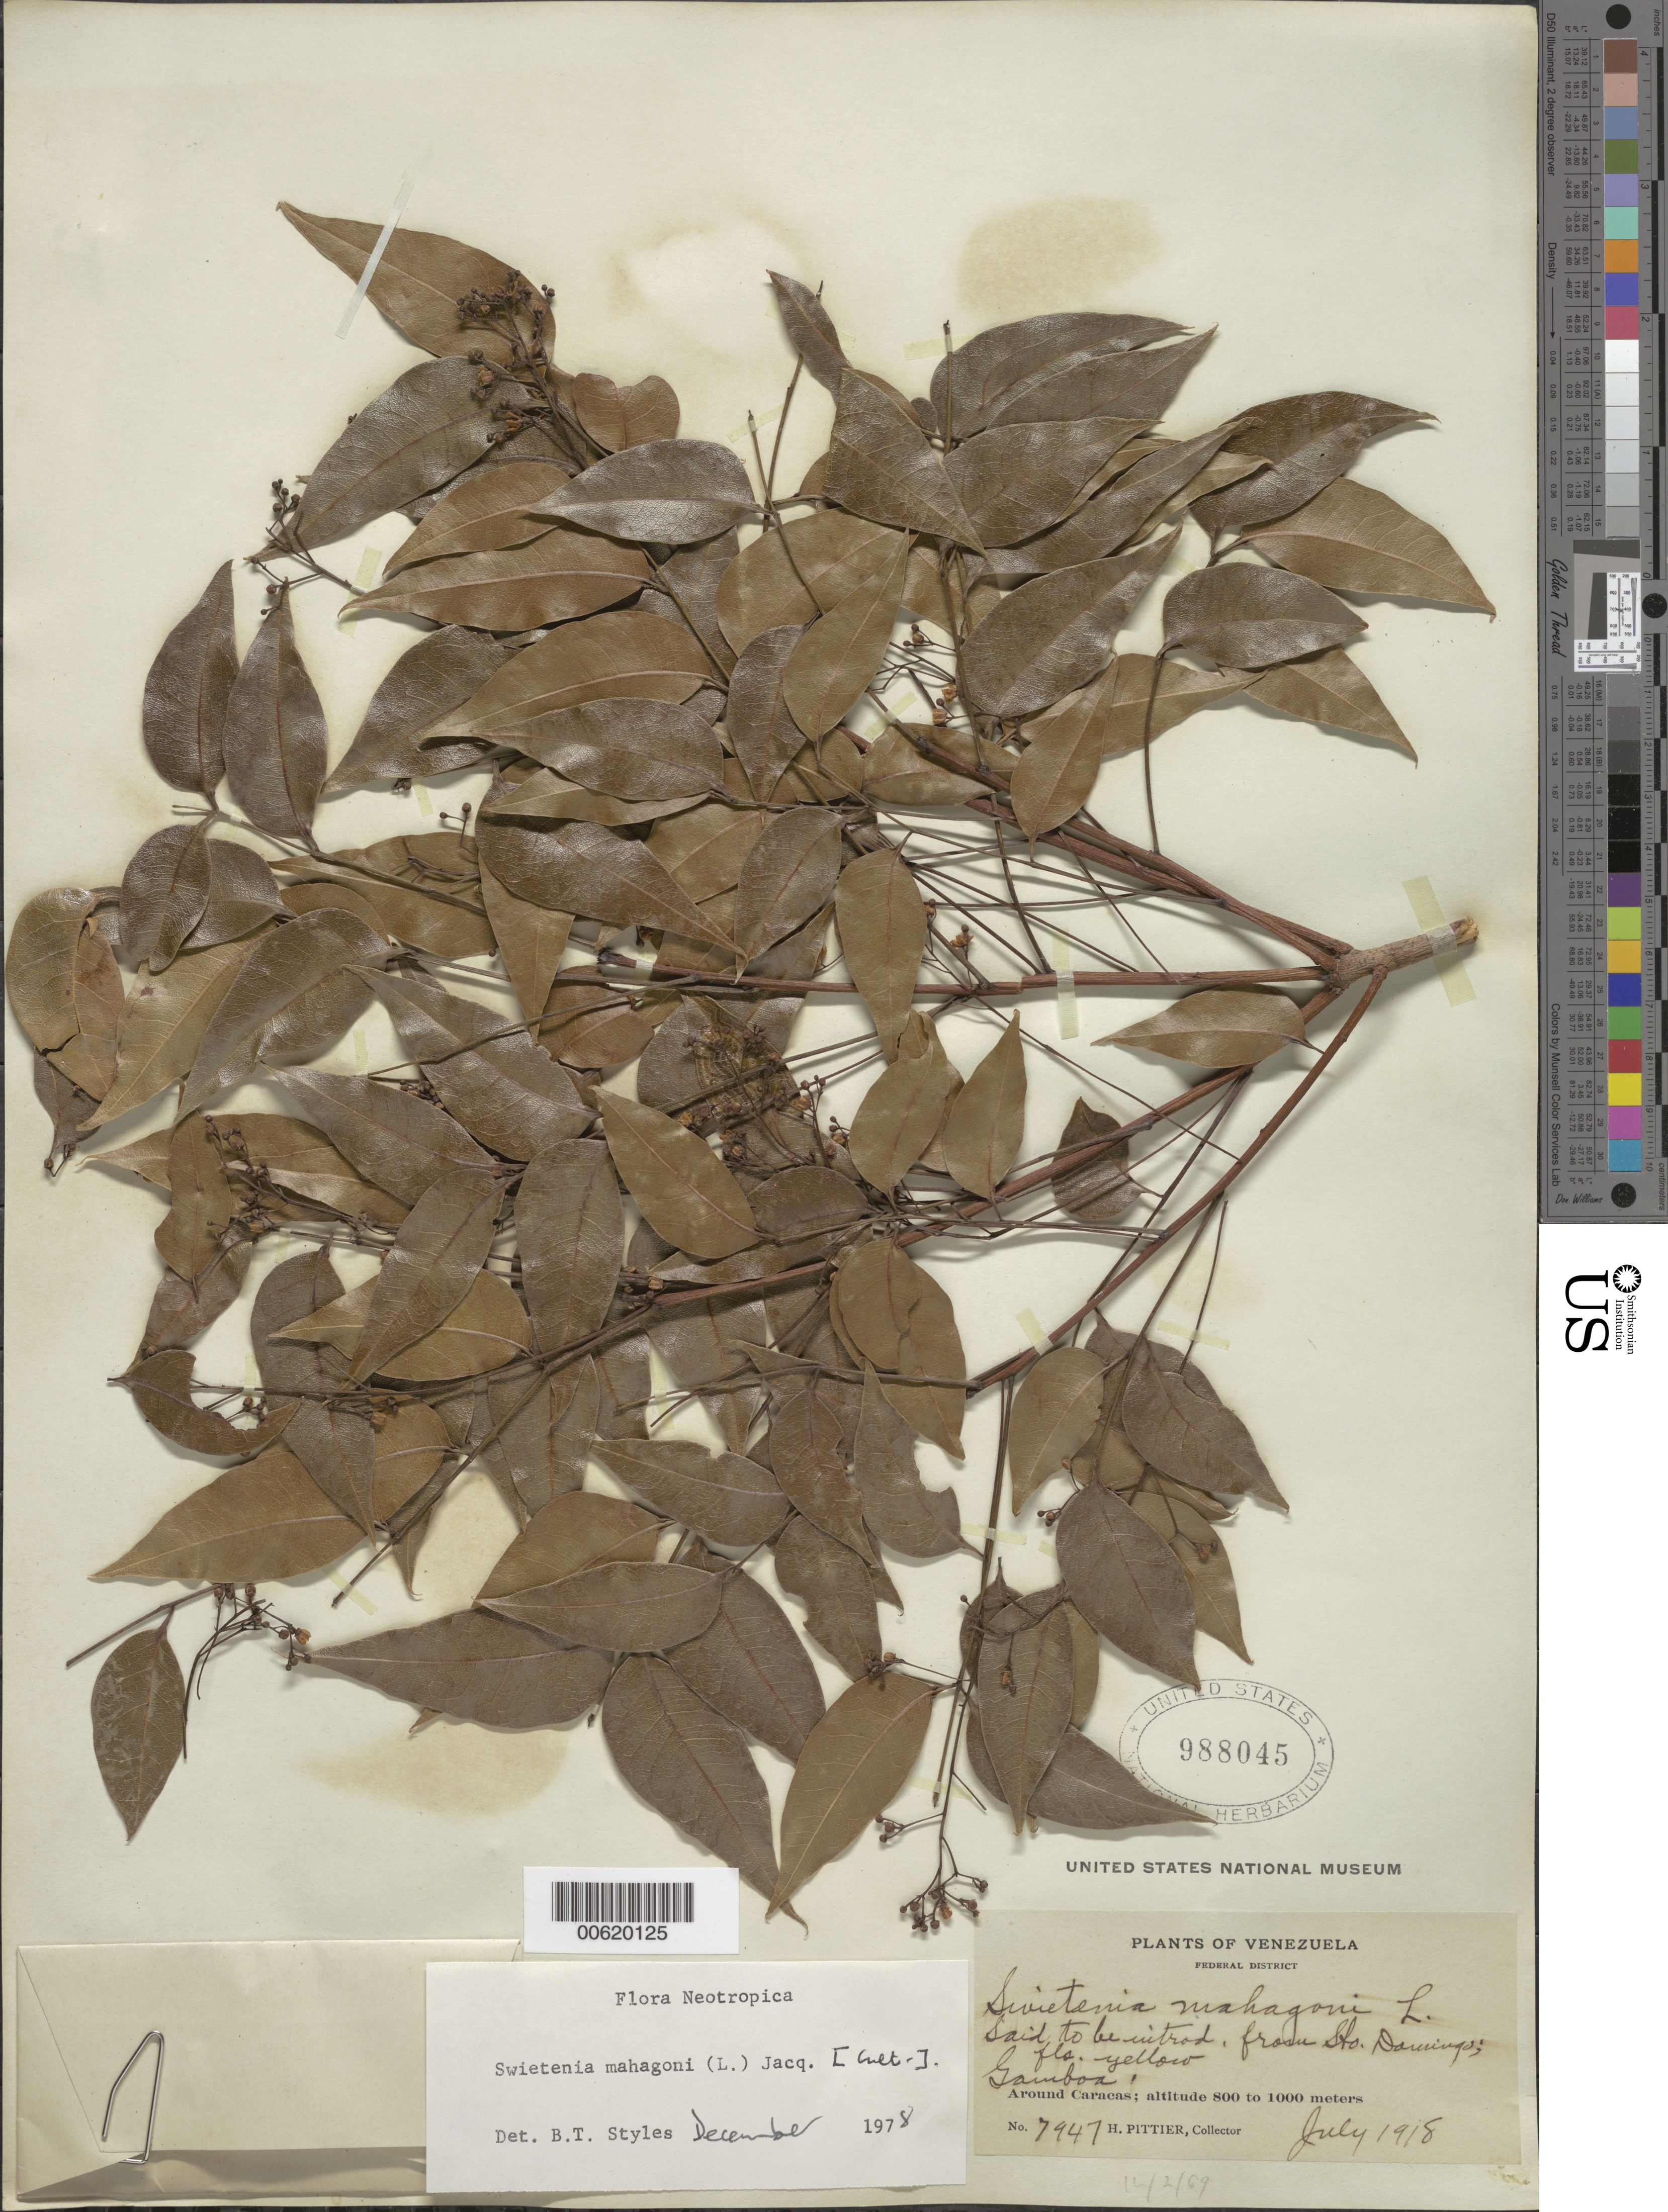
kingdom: Plantae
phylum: Tracheophyta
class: Magnoliopsida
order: Sapindales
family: Meliaceae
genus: Swietenia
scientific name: Swietenia mahagoni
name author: (L.) Jacq.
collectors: H. F. Pittier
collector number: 7947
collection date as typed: Jul 1918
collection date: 1918-07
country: Venezuela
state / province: Distrito Federal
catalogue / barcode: US 988045